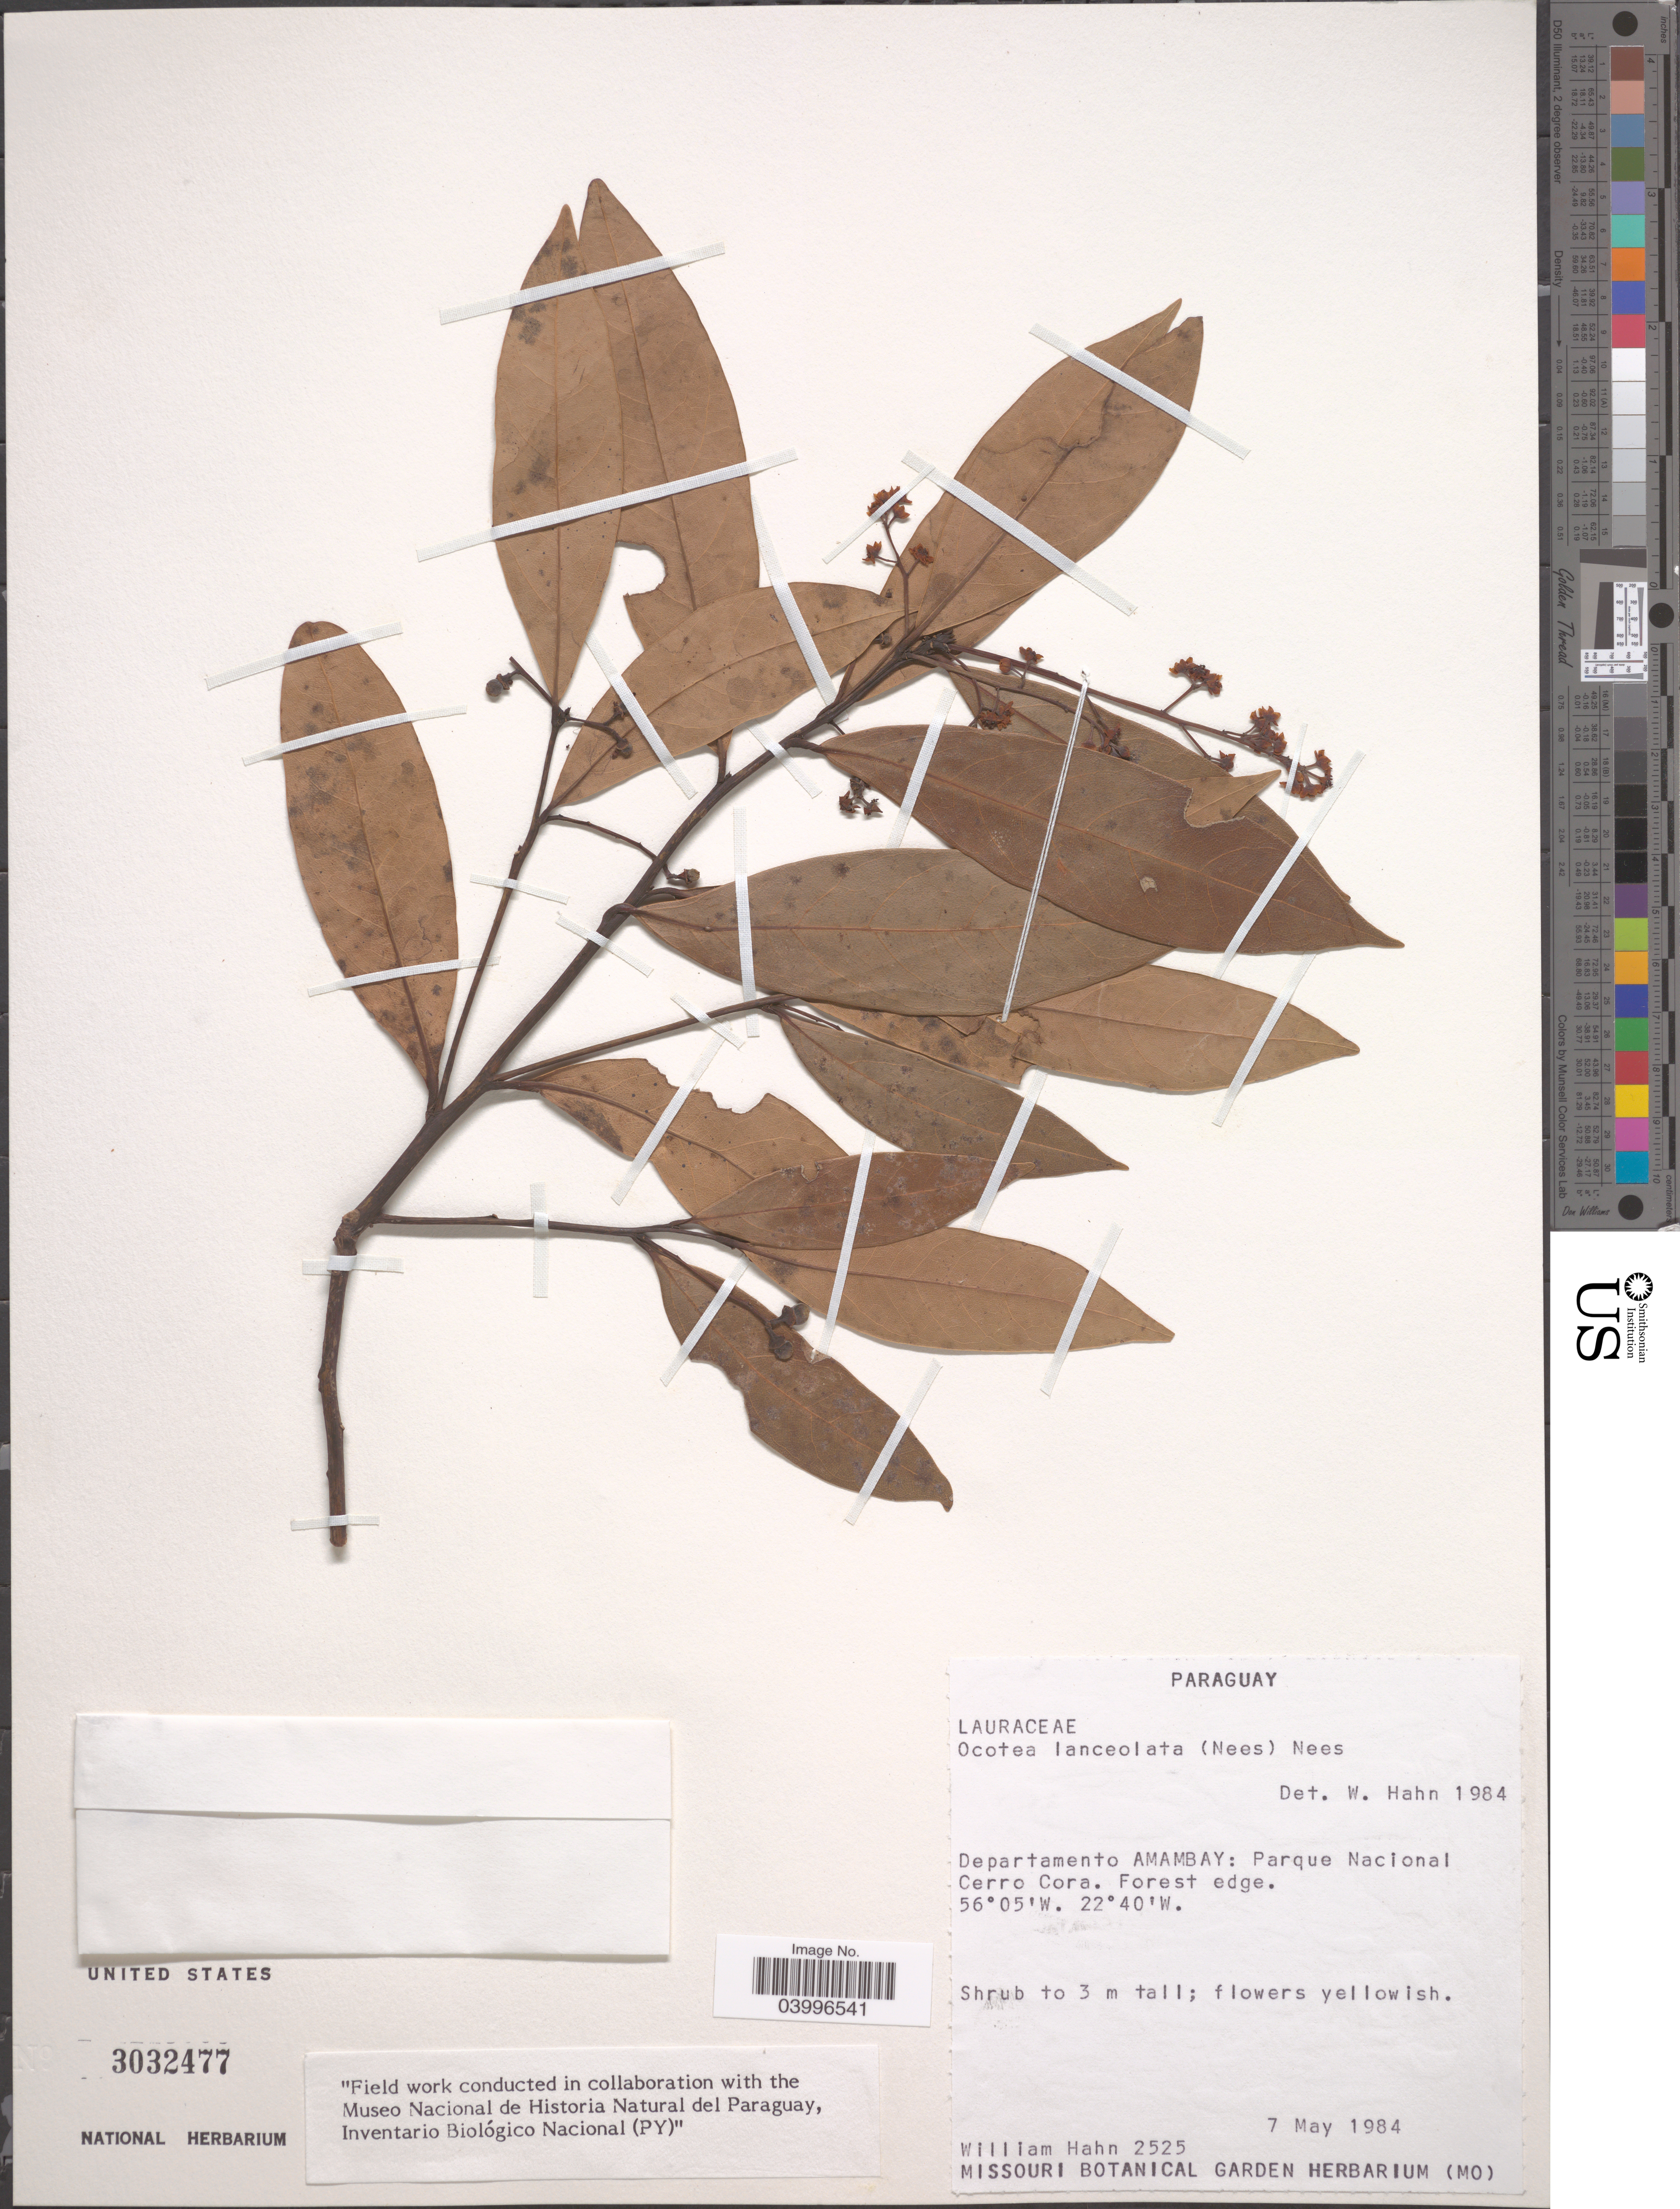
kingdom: Plantae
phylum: Tracheophyta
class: Magnoliopsida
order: Laurales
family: Lauraceae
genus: Ocotea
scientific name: Ocotea lanceolata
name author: Nees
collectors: W. J. Hahn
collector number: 2525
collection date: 1984-05-07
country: Paraguay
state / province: Amambay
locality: Departamento Amambay: Parque Nacional. Cerro Cora.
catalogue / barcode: US 3032477